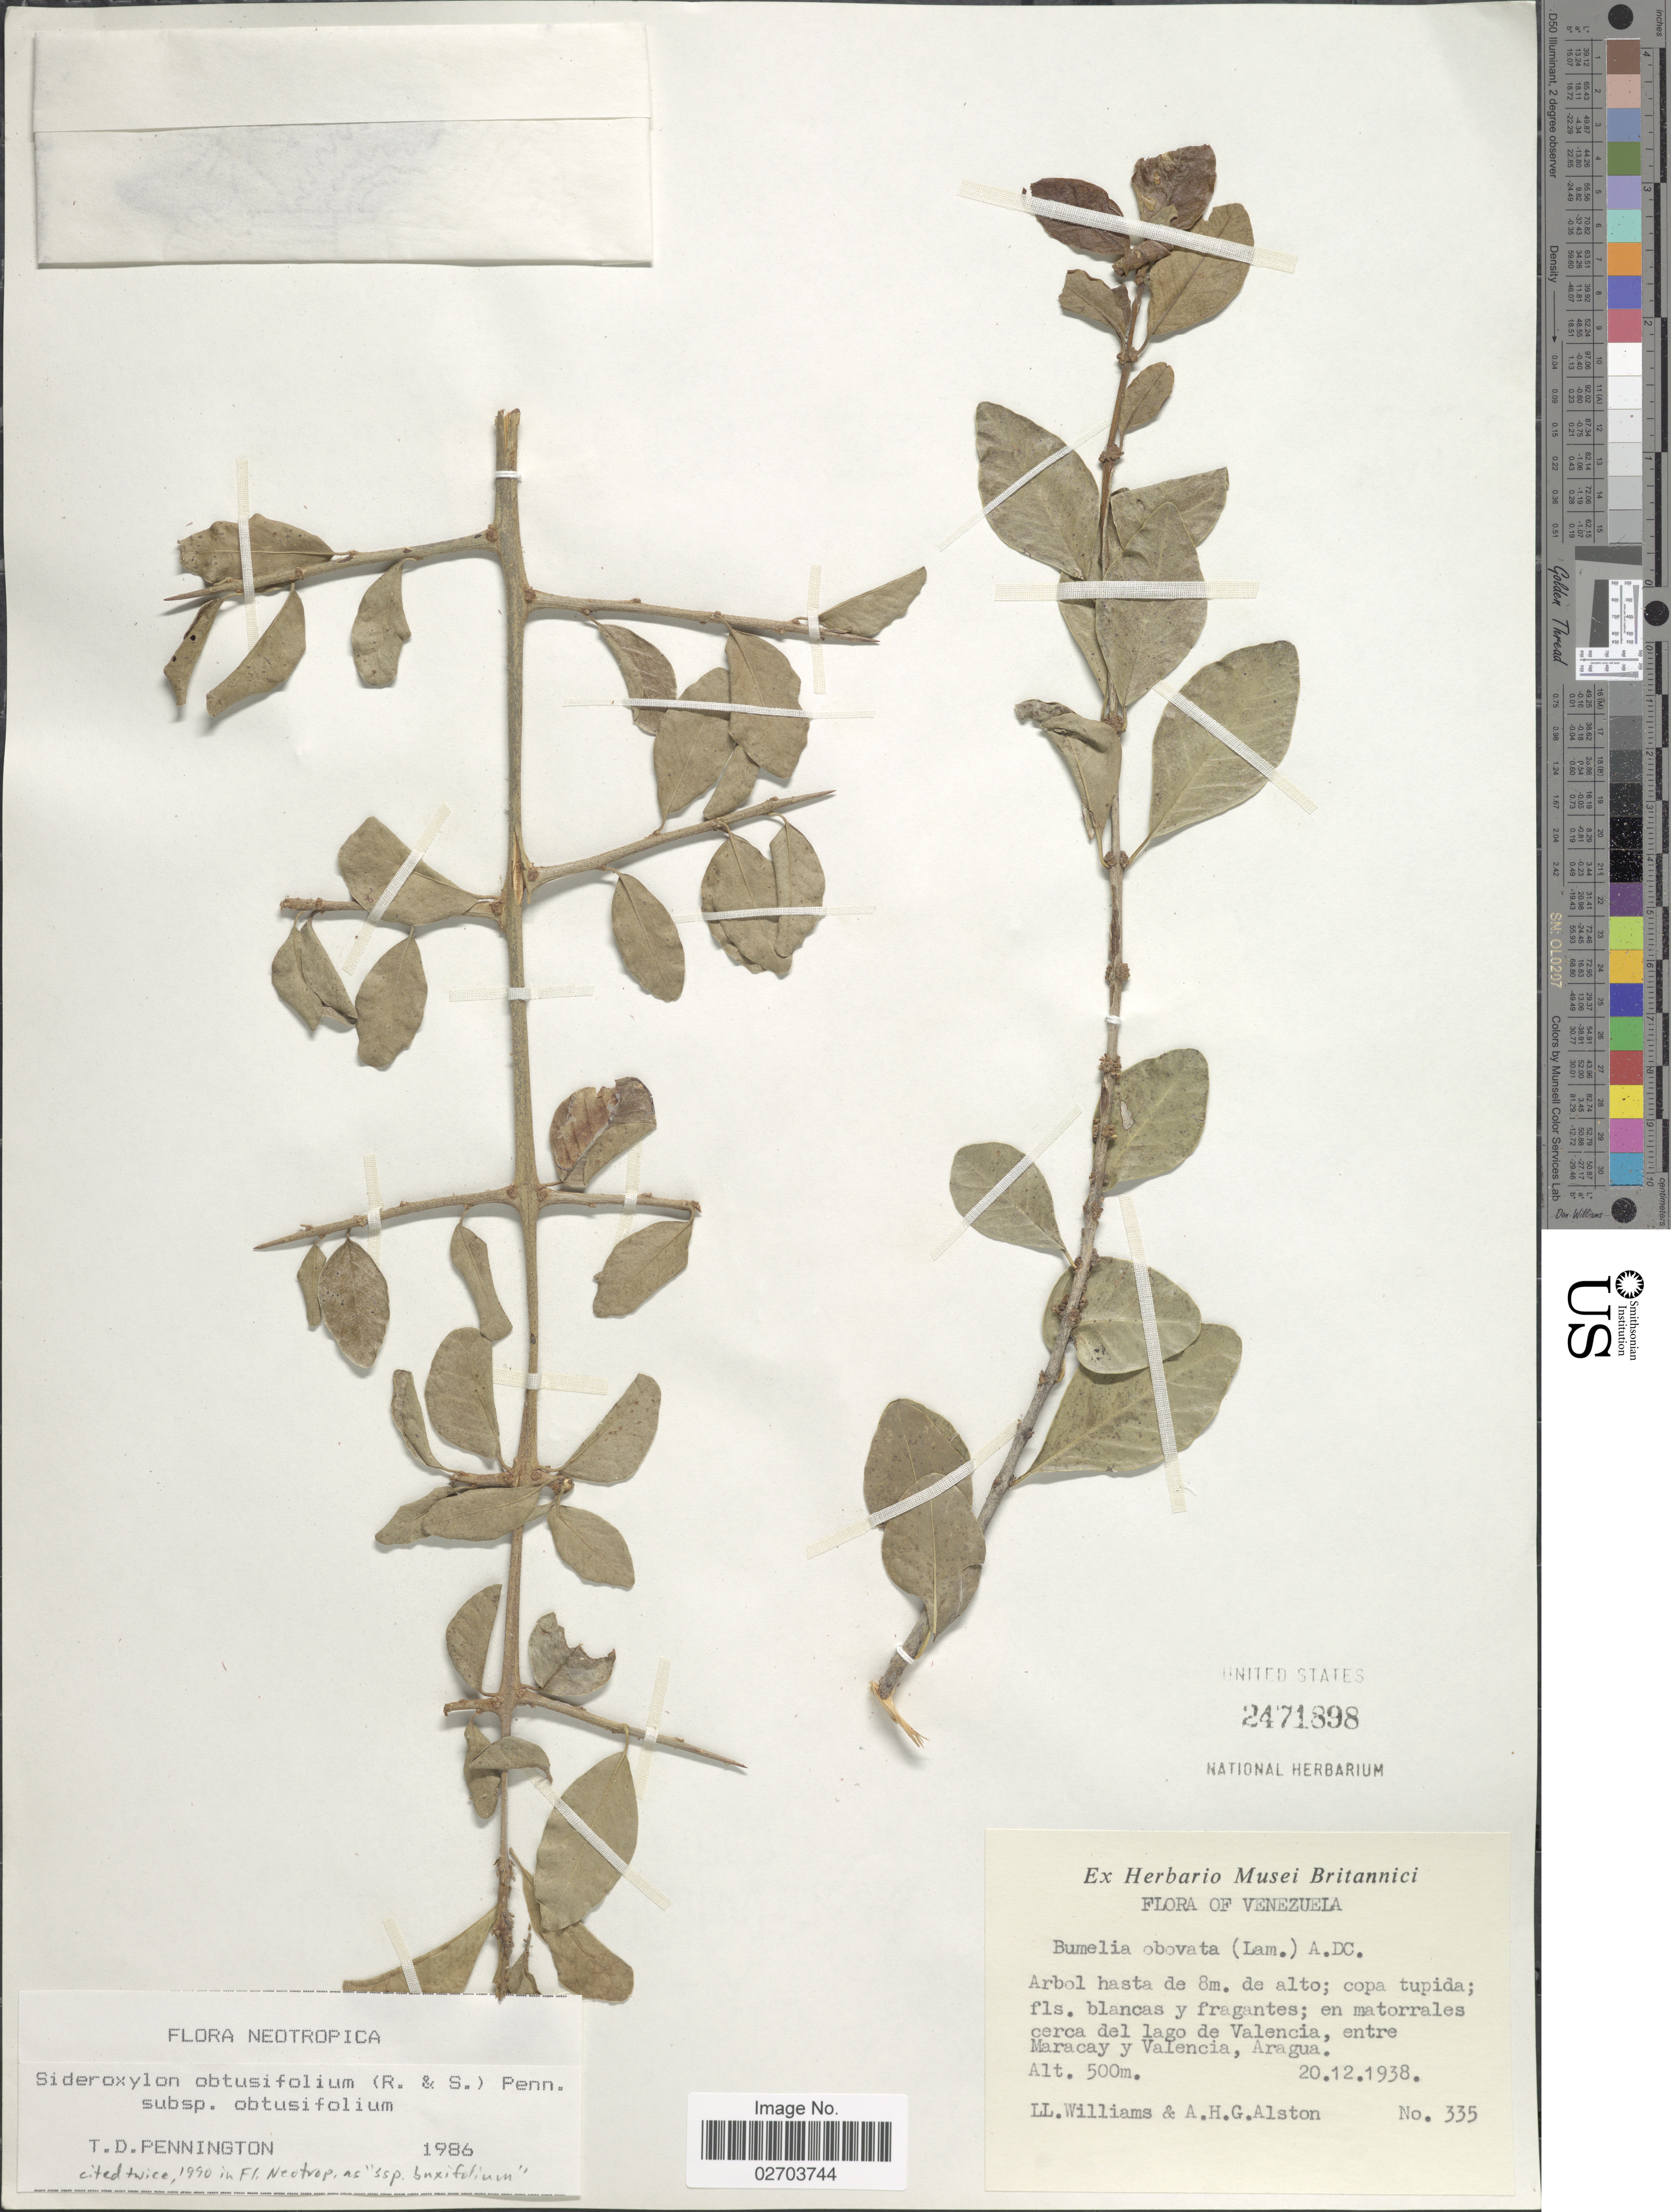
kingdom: Plantae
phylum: Tracheophyta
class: Magnoliopsida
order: Ericales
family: Sapotaceae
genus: Sideroxylon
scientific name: Sideroxylon obtusifolium subsp. buxifolium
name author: (Roem. & Schult.) T.D. Penn.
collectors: Ll. Williams & A. H. Alston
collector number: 335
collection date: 1938-12-20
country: Venezuela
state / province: Aragua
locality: En matorrales cerca del lago de Valencia, entre Maracay y Valencia.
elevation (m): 500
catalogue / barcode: US 2471898